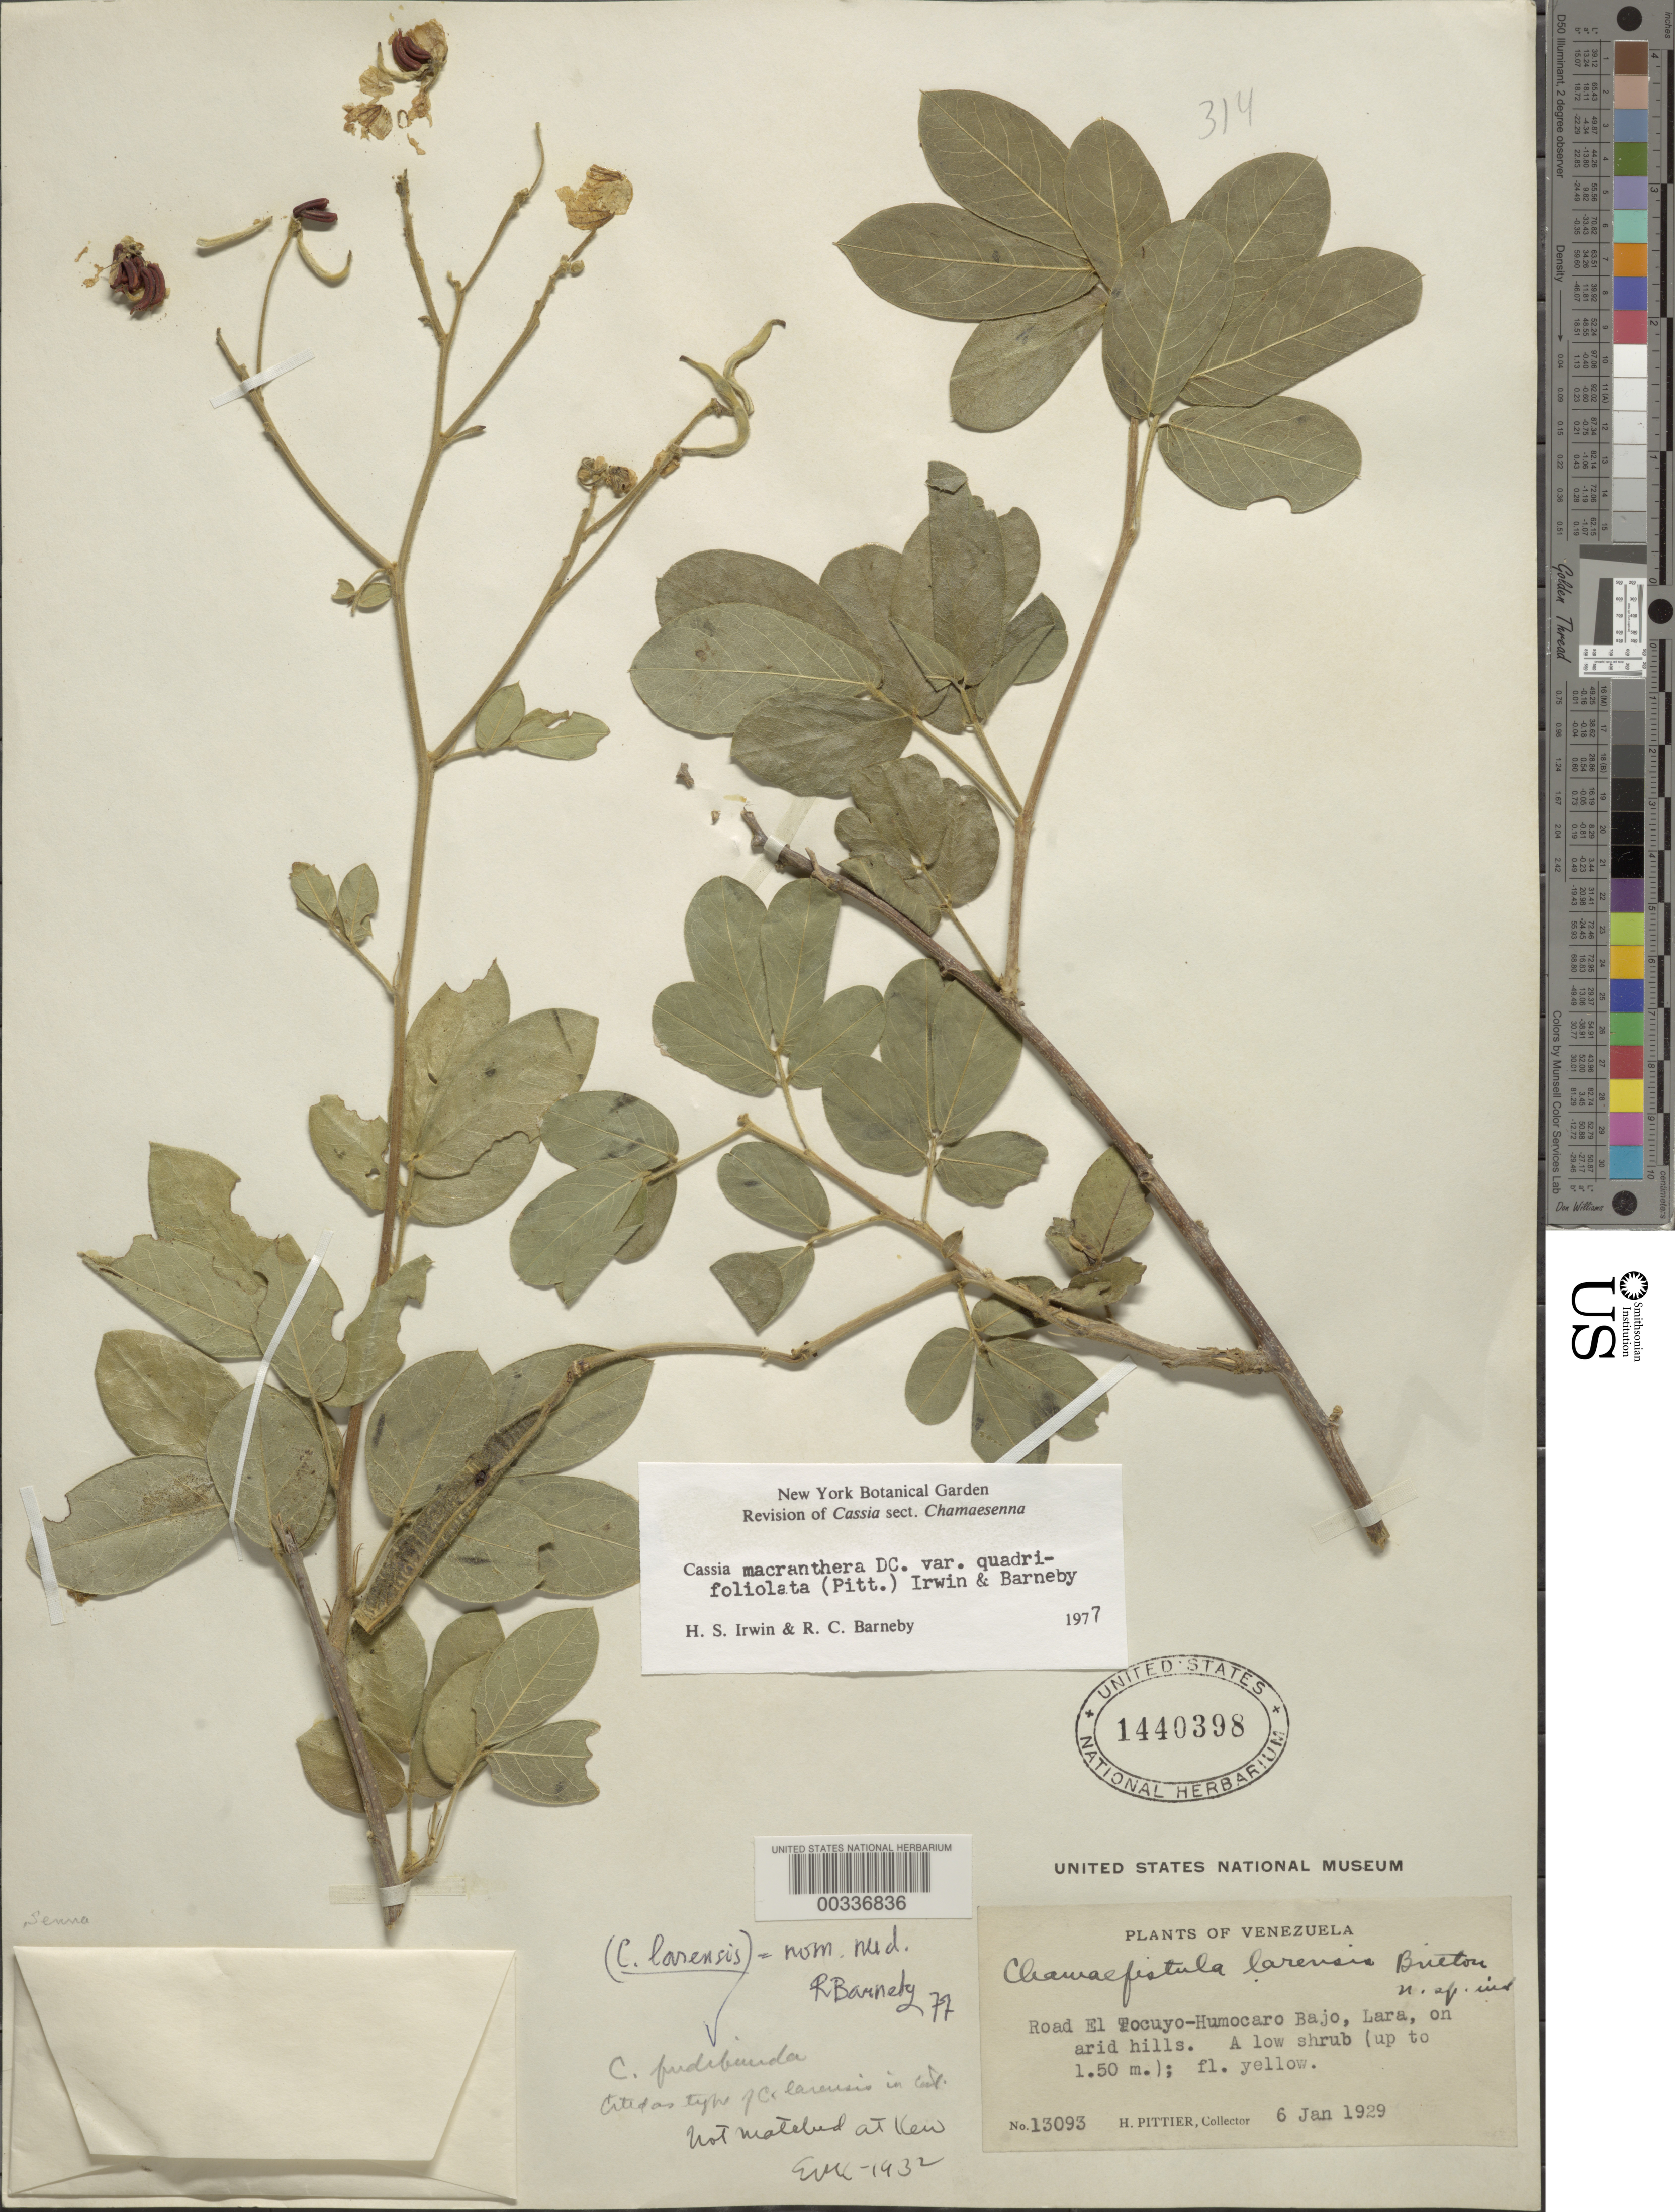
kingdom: Plantae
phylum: Tracheophyta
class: Magnoliopsida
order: Fabales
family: Fabaceae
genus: Senna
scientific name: Senna macranthera var. quadrifoliolata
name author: (Pittier) H.S. Irwin & Barneby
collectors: H. F. Pittier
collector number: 13093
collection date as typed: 06 Jan 1929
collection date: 1929-01-06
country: Venezuela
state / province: Lara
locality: Road el tocuyo-humocaro baja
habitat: On arid hills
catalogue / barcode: US 1440398